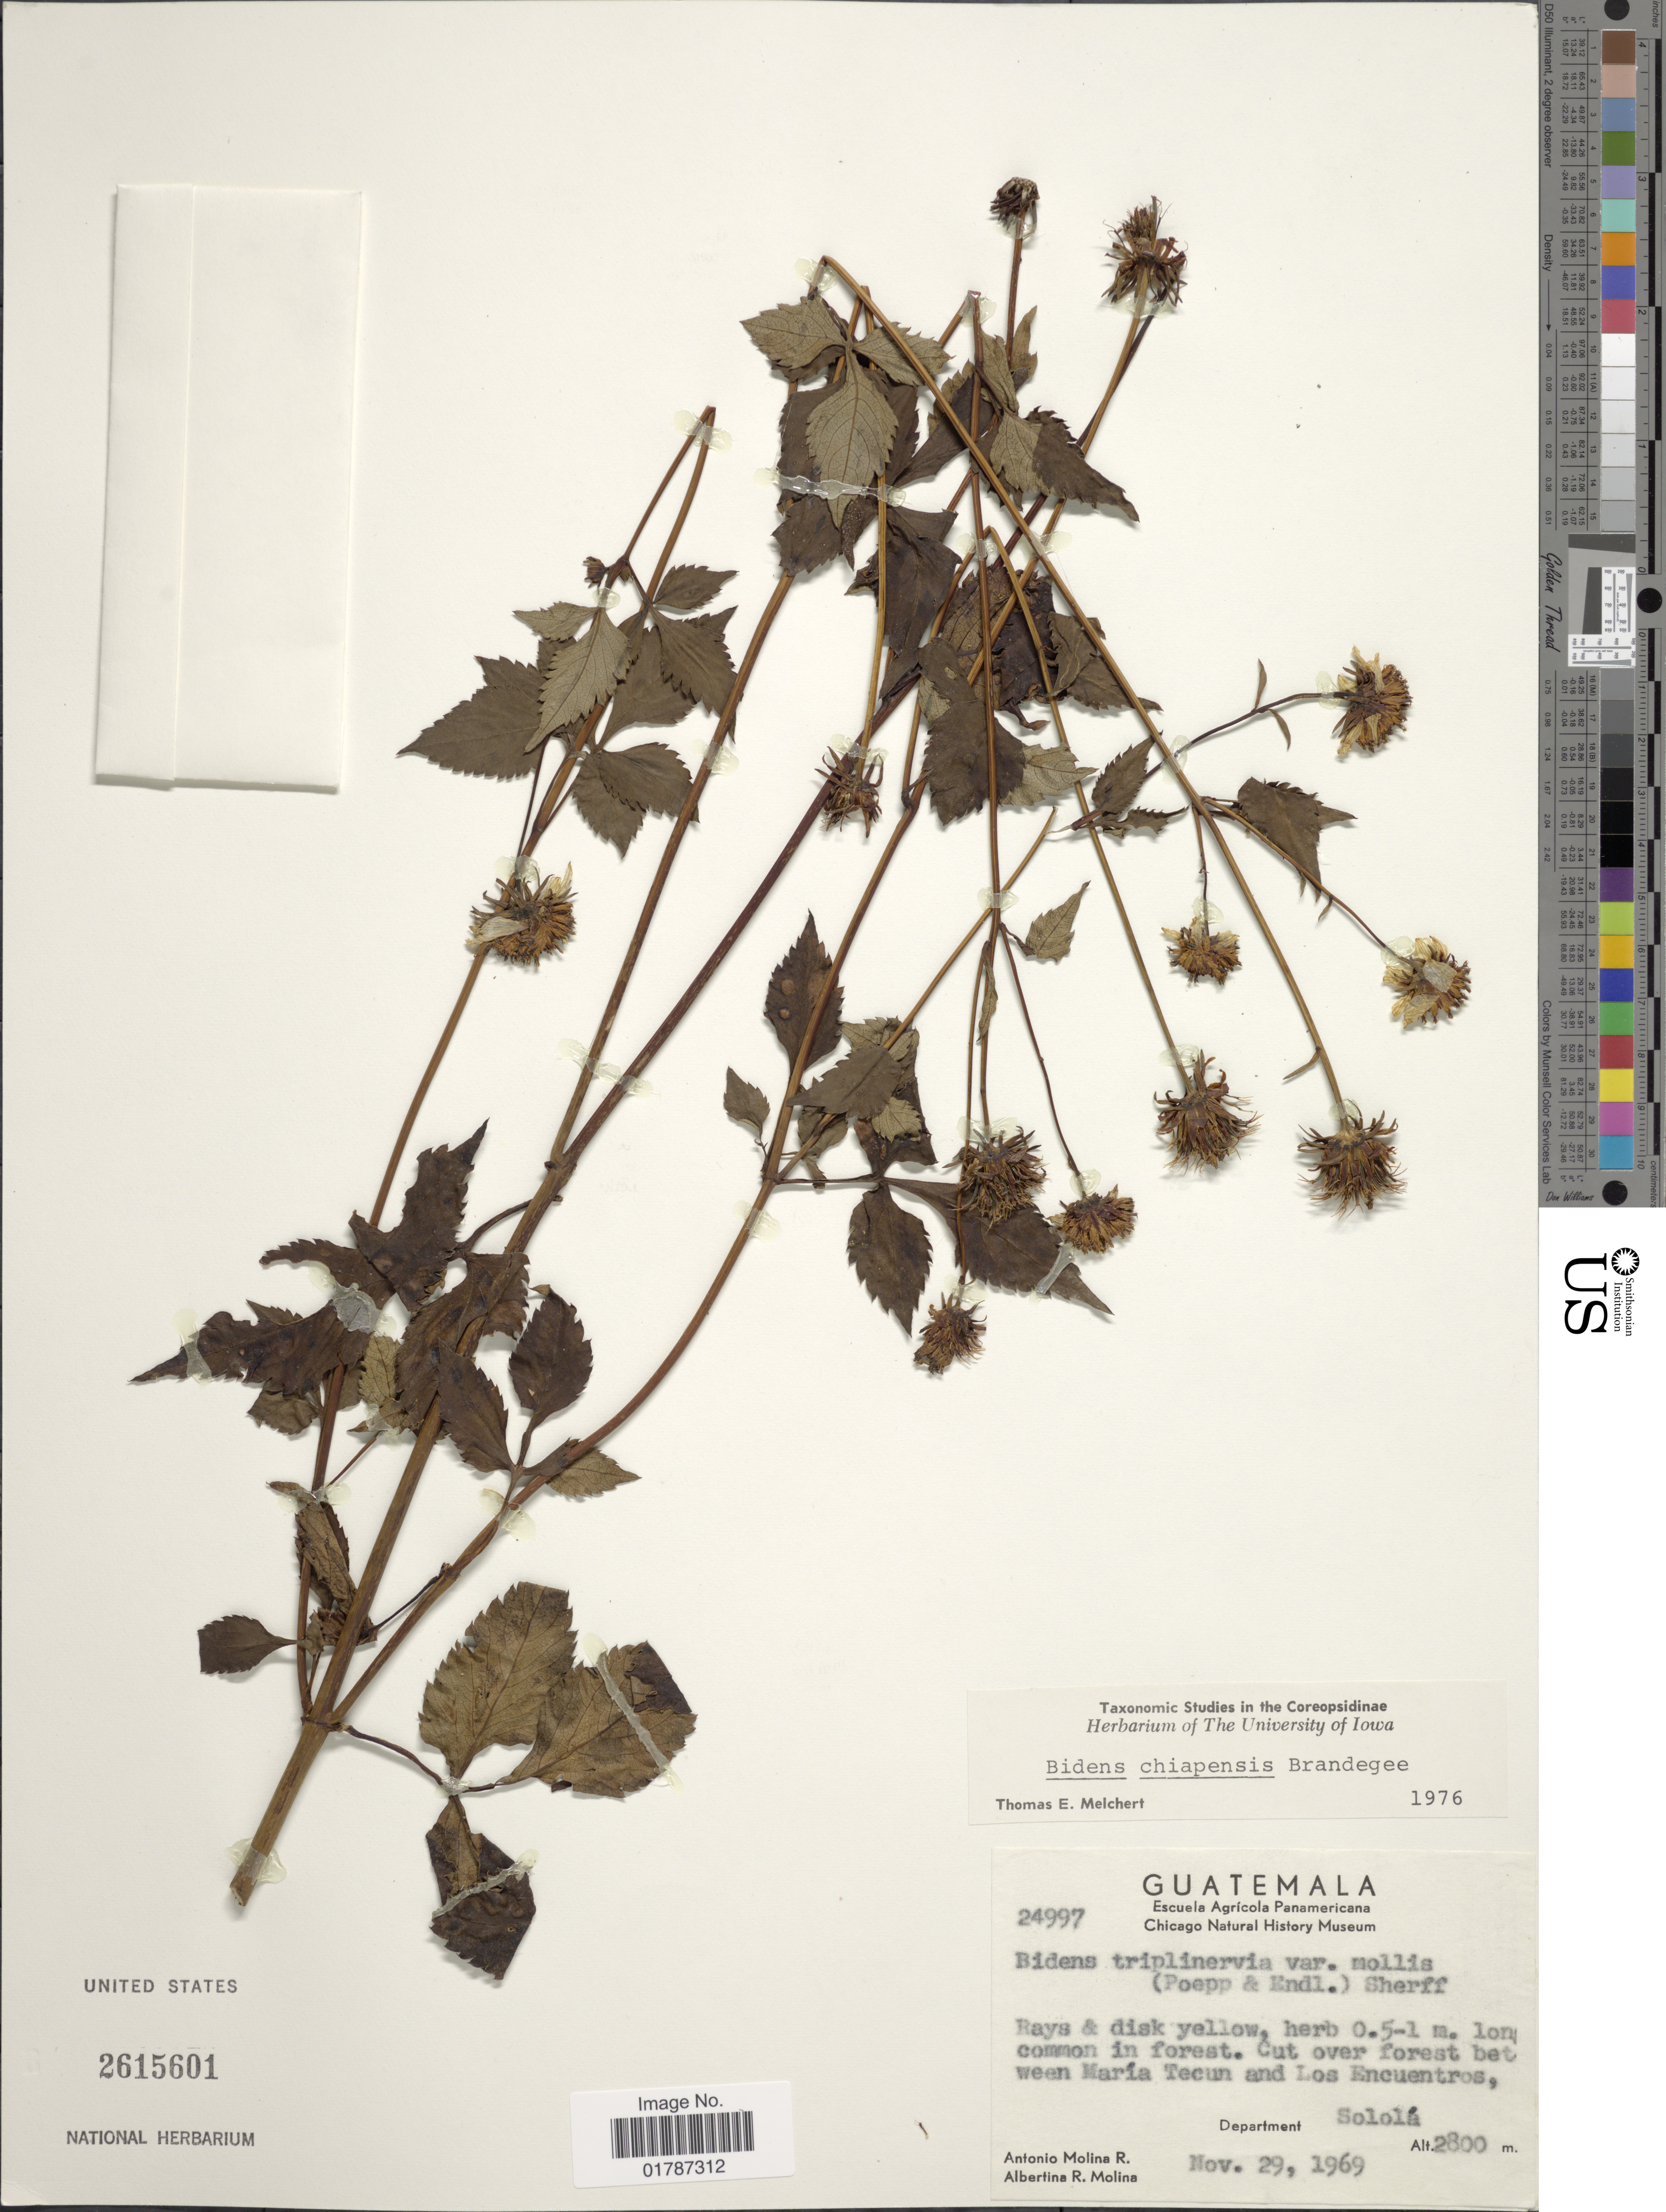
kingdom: Plantae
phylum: Tracheophyta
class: Magnoliopsida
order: Asterales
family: Asteraceae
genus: Bidens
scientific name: Bidens chiapensis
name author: Brandegee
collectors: A. Molina R. & A. R. Molina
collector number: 24997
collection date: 1969-11-29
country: Guatemala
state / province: Sololá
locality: Cut over forest between Maria Tecun and Los Encuentros, Department Solola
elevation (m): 2800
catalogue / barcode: US 2615601